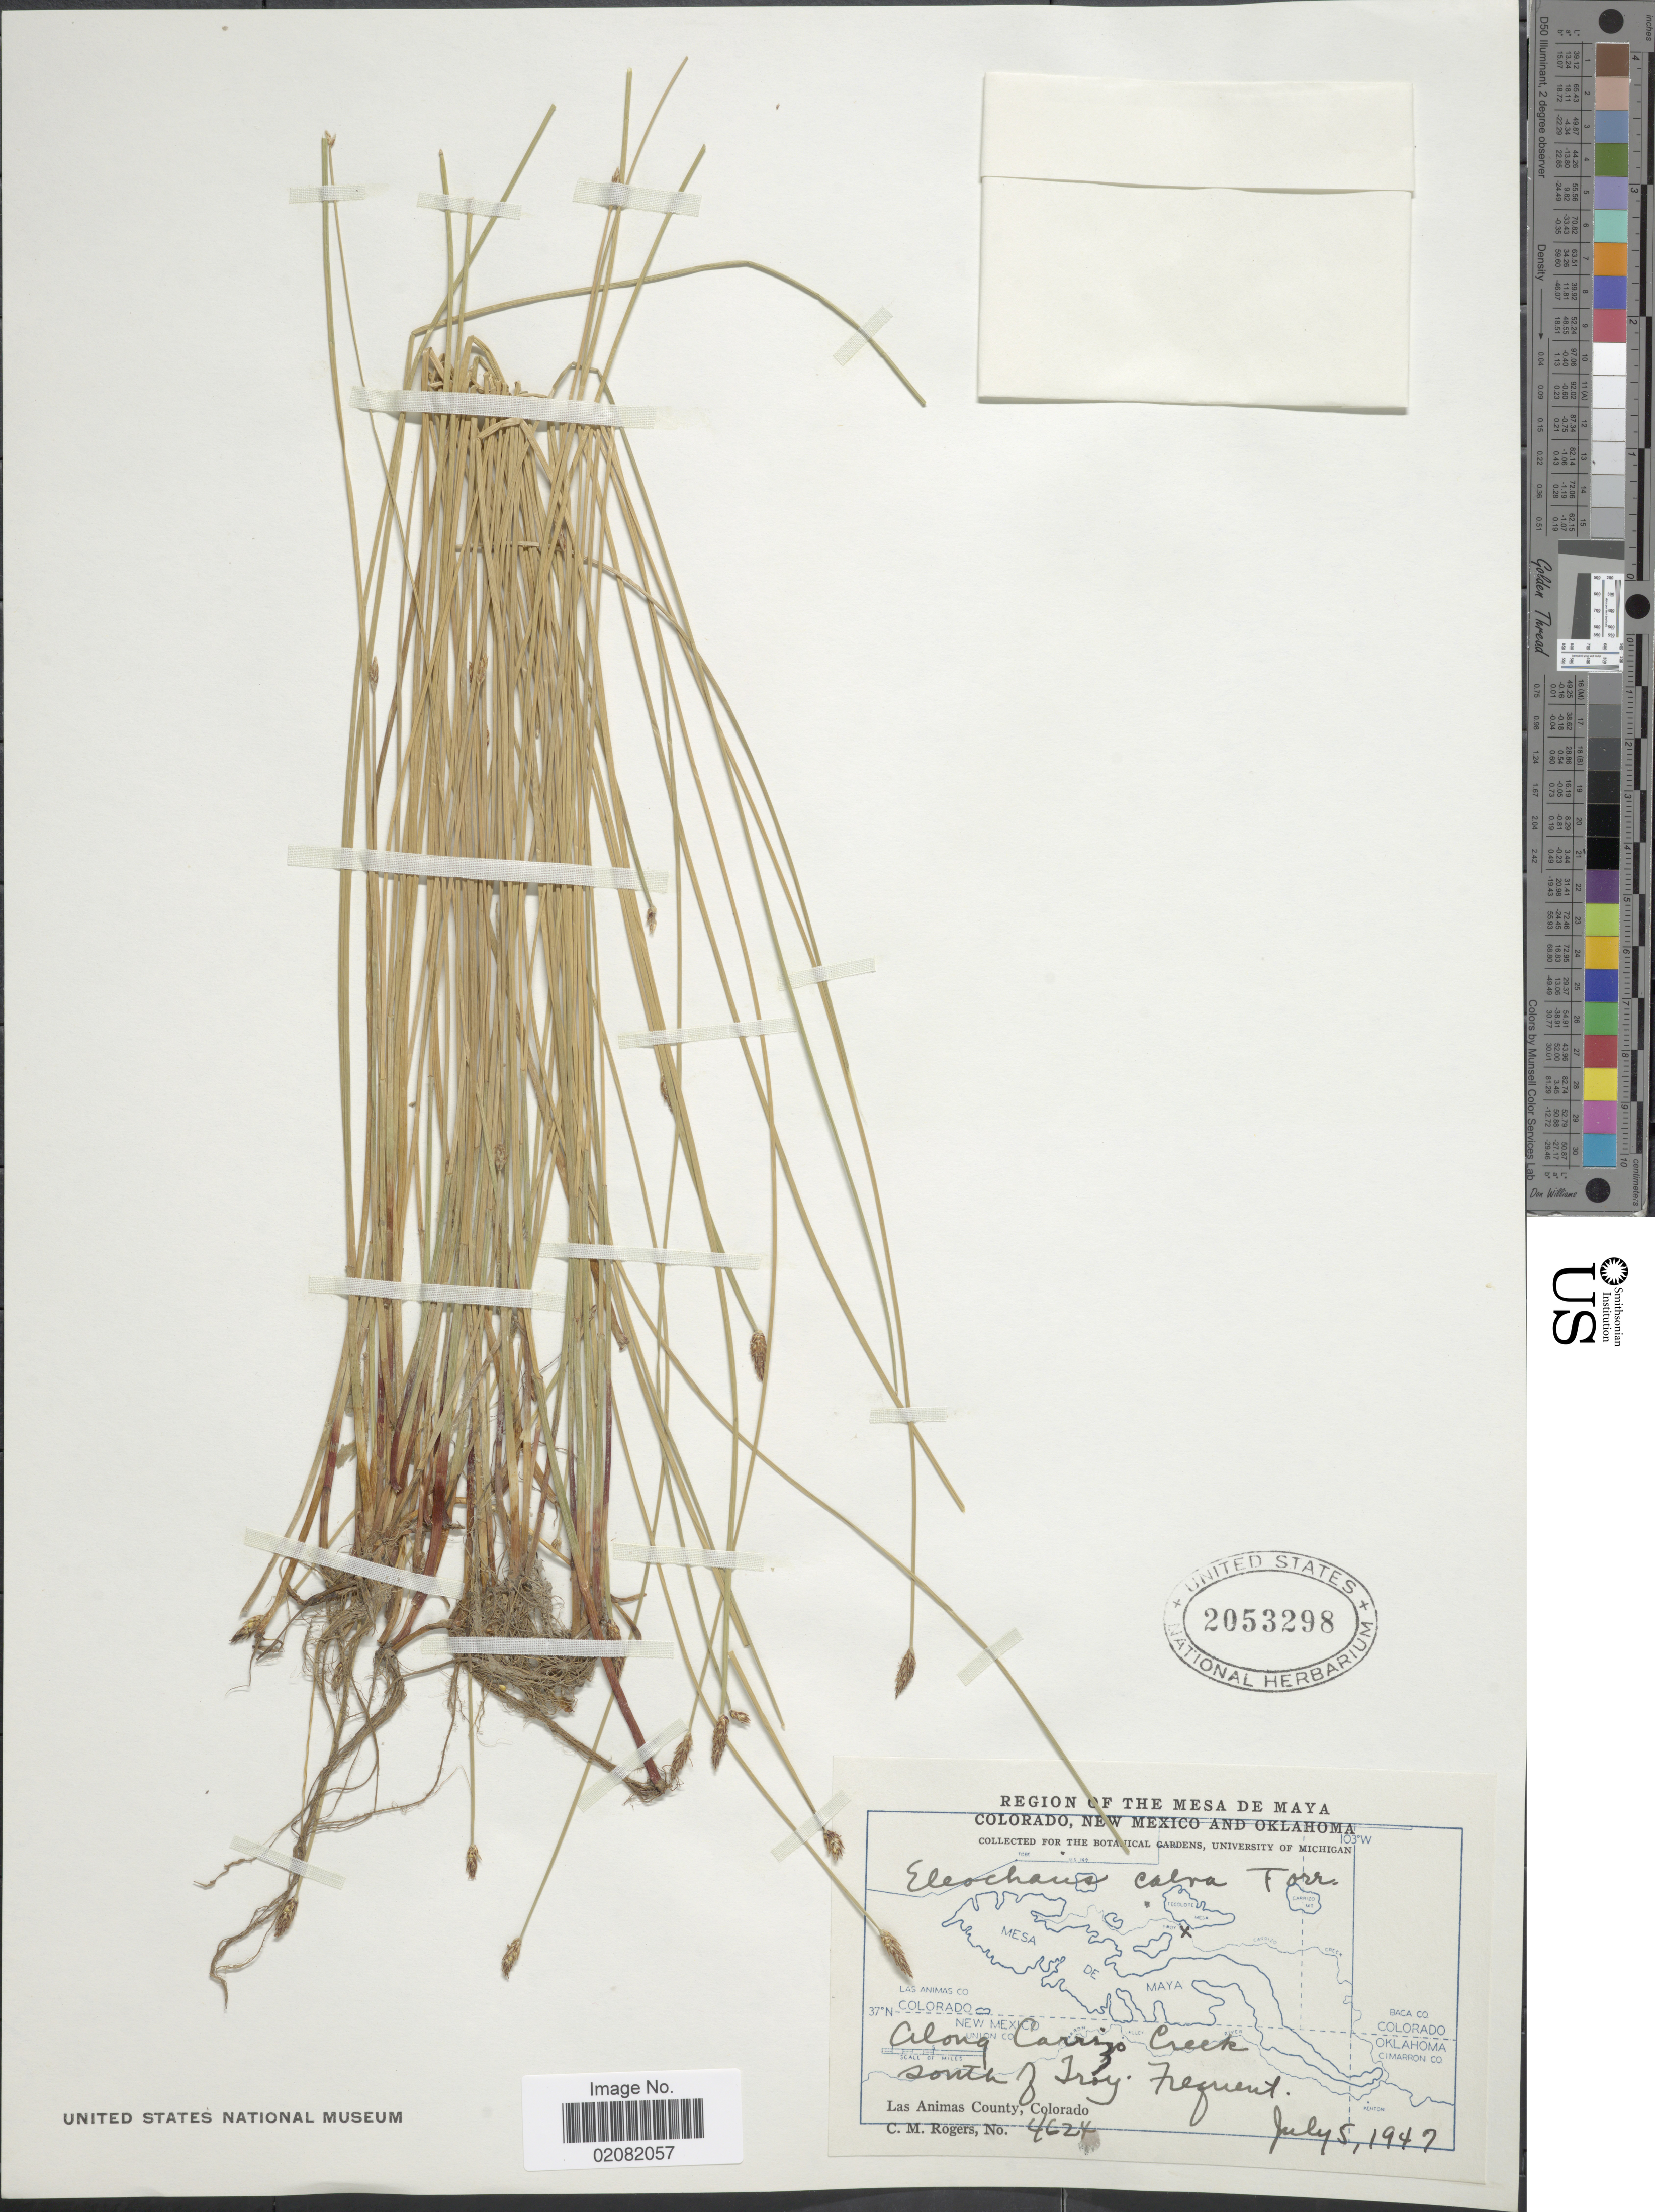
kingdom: Plantae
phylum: Tracheophyta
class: Liliopsida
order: Poales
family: Cyperaceae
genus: Eleocharis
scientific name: Eleocharis erythropoda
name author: Steud.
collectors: C. M. Rogers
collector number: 4624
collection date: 1947-07-05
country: United States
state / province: Colorado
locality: Region of The Mesa De Maya Colorado, New Mexico and Oklahoma, Along Carrizo Creek south of Iroy, Las Animas County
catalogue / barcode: US 2053298